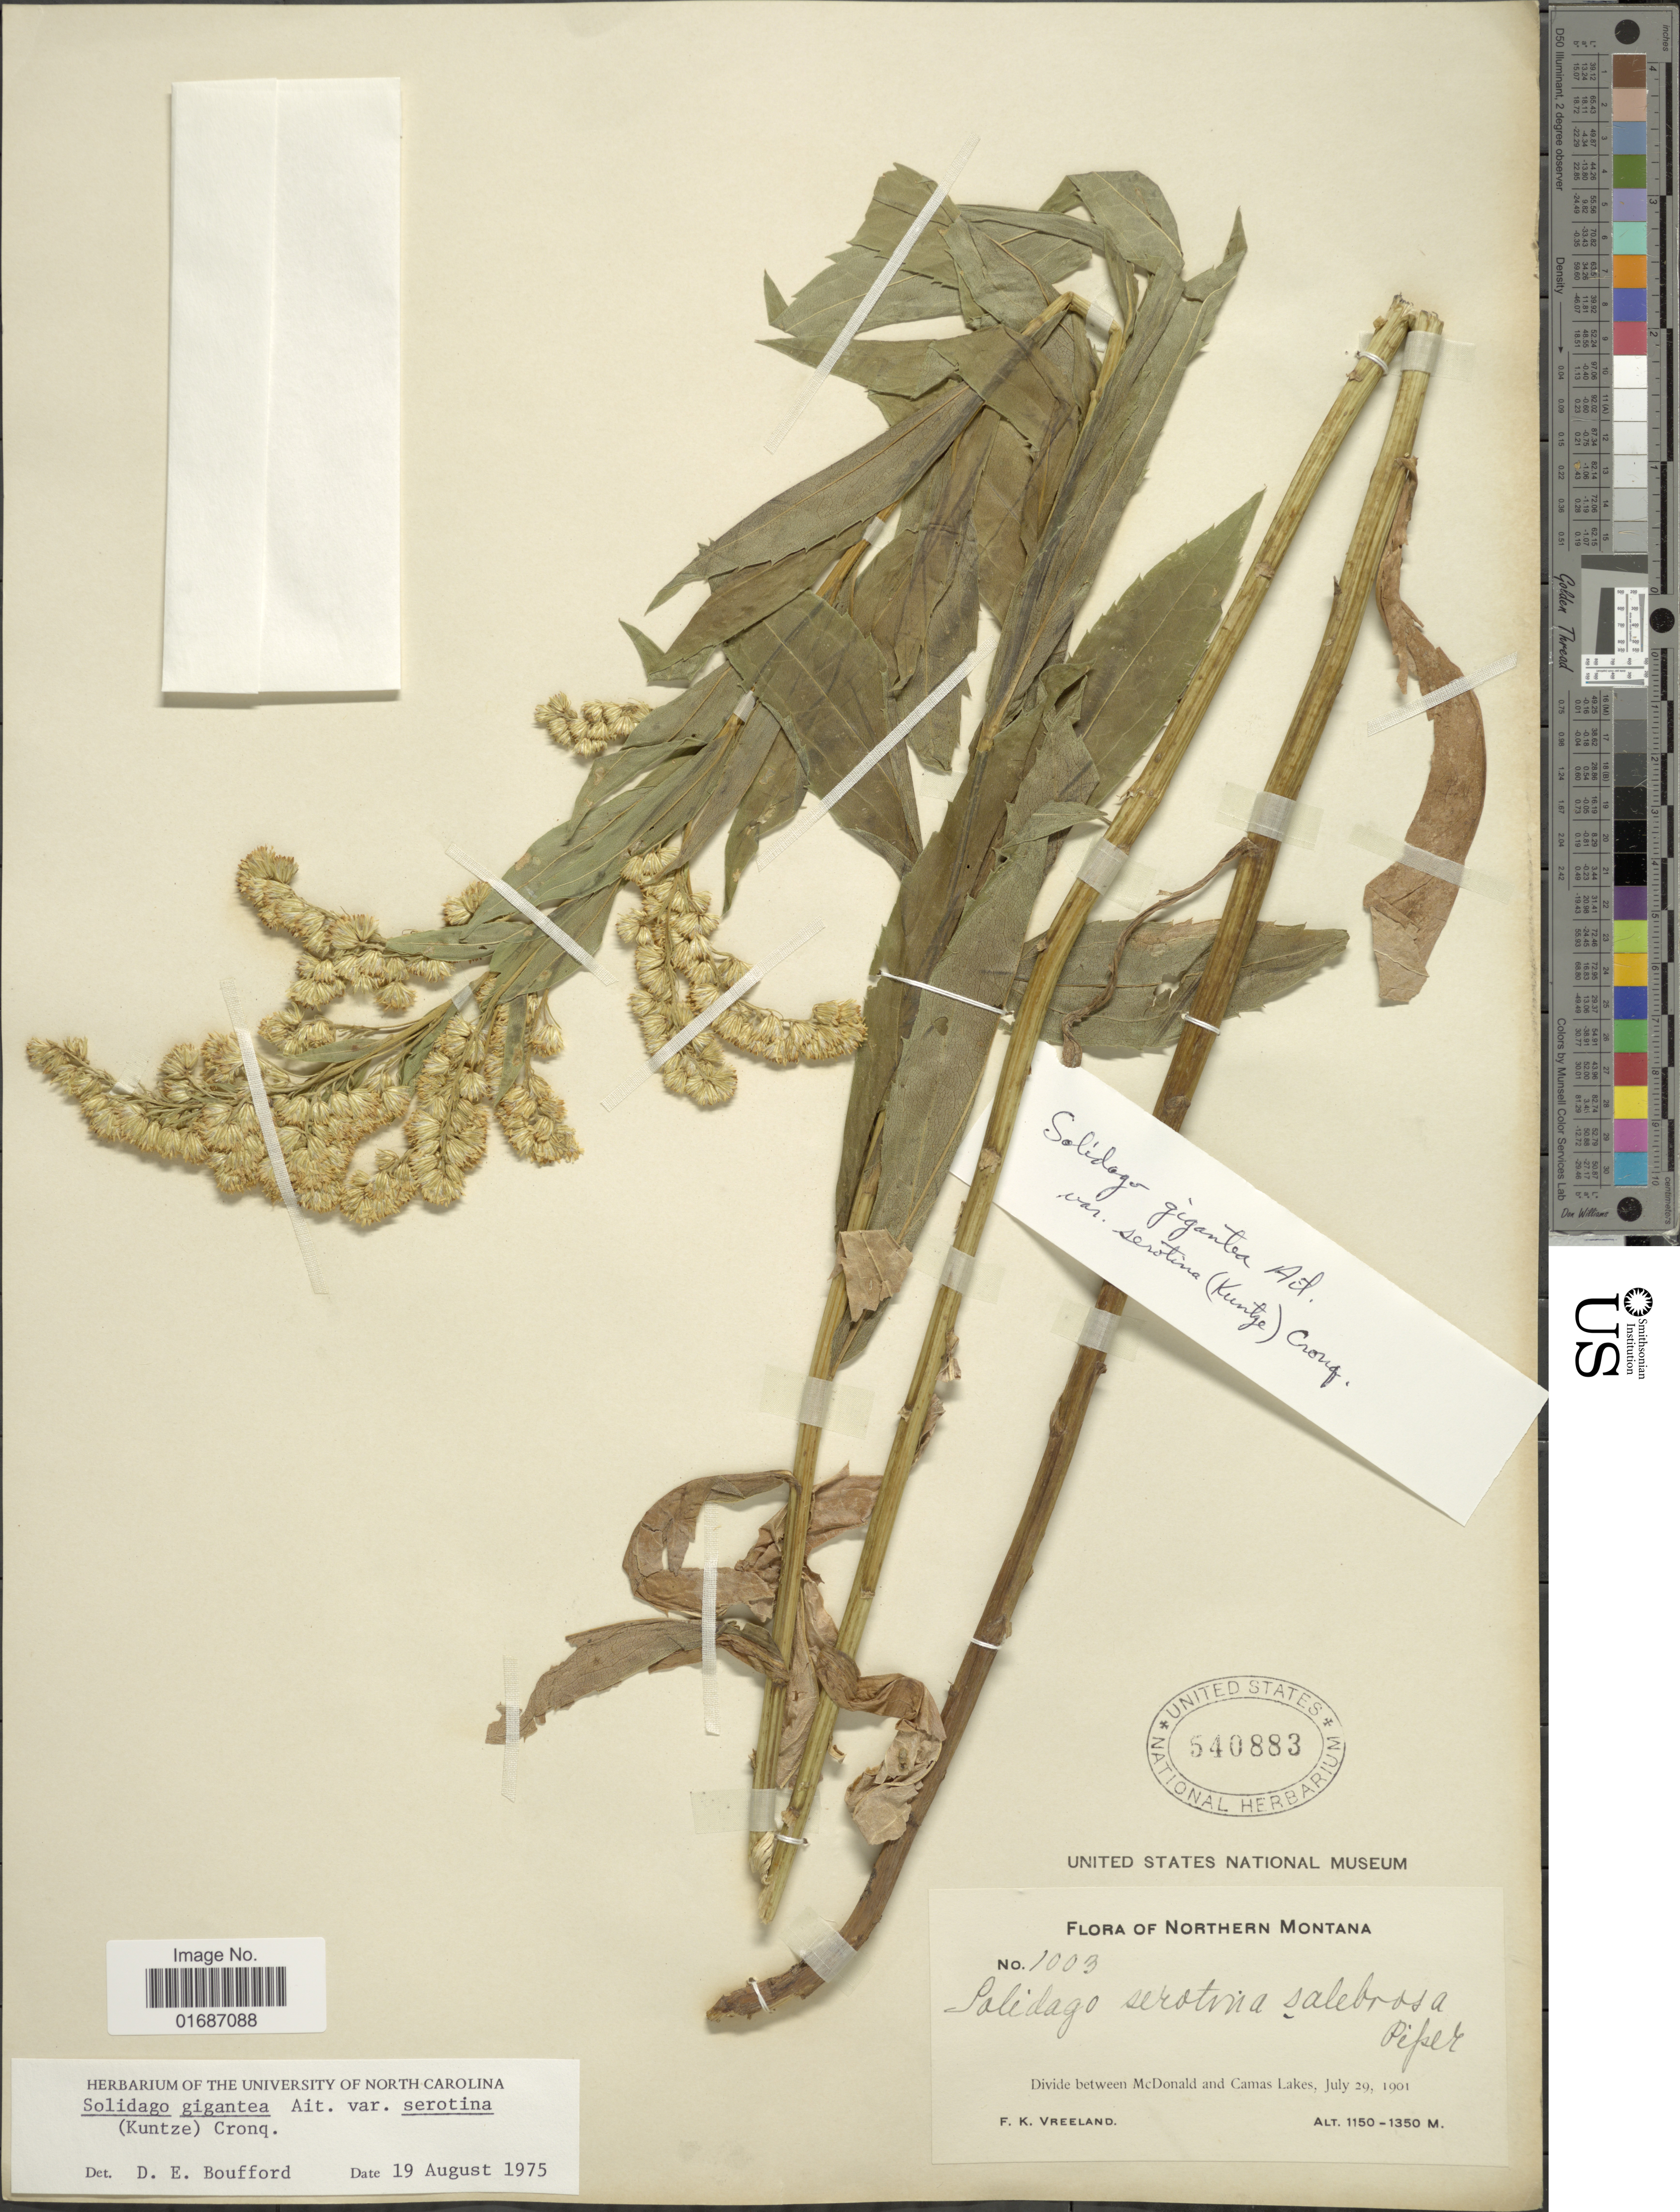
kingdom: Plantae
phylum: Tracheophyta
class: Magnoliopsida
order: Asterales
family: Asteraceae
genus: Solidago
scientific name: Solidago gigantea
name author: Aiton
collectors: F. Vreeland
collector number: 1003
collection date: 1901-07-29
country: United States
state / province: Montana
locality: Northern Montana, Divide between McDonald and Camas Lake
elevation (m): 1150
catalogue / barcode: US 540883